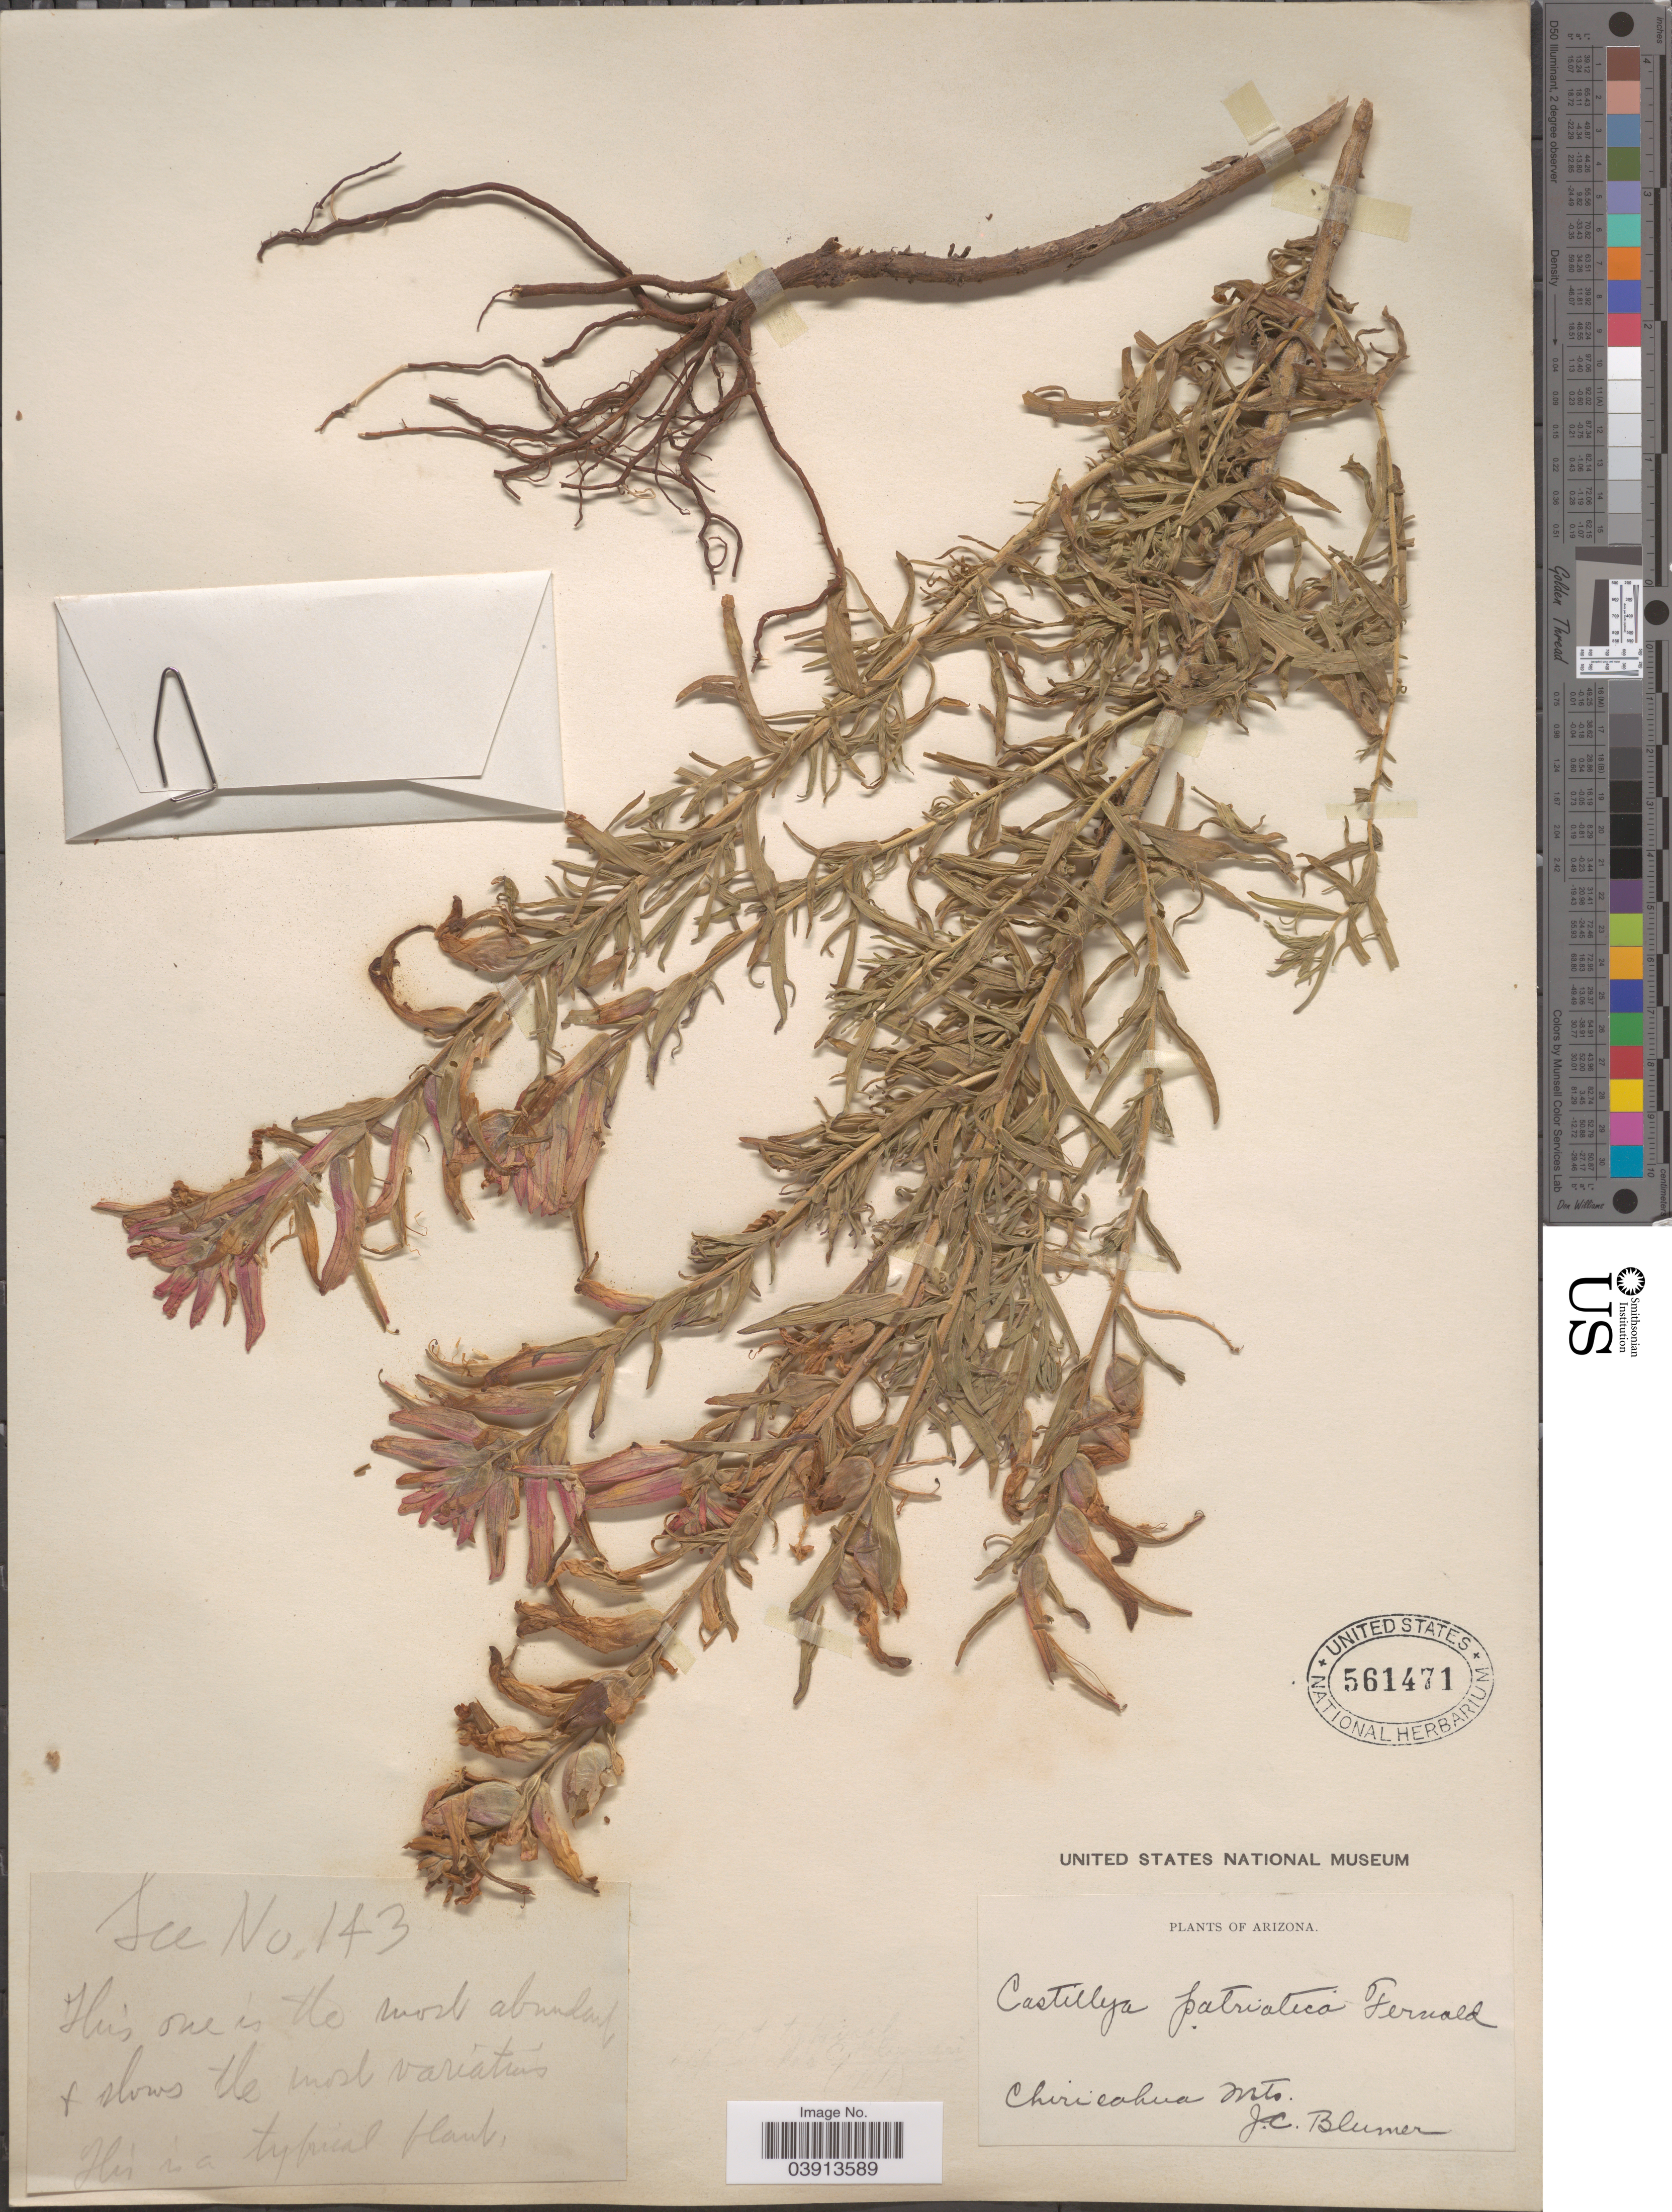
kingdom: Plantae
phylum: Tracheophyta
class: Magnoliopsida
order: Lamiales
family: Orobanchaceae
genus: Castilleja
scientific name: Castilleja patriotica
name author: Fernald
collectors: J. C. Blumer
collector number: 143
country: United States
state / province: Arizona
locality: Chiricahua Mts.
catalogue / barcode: US 561471